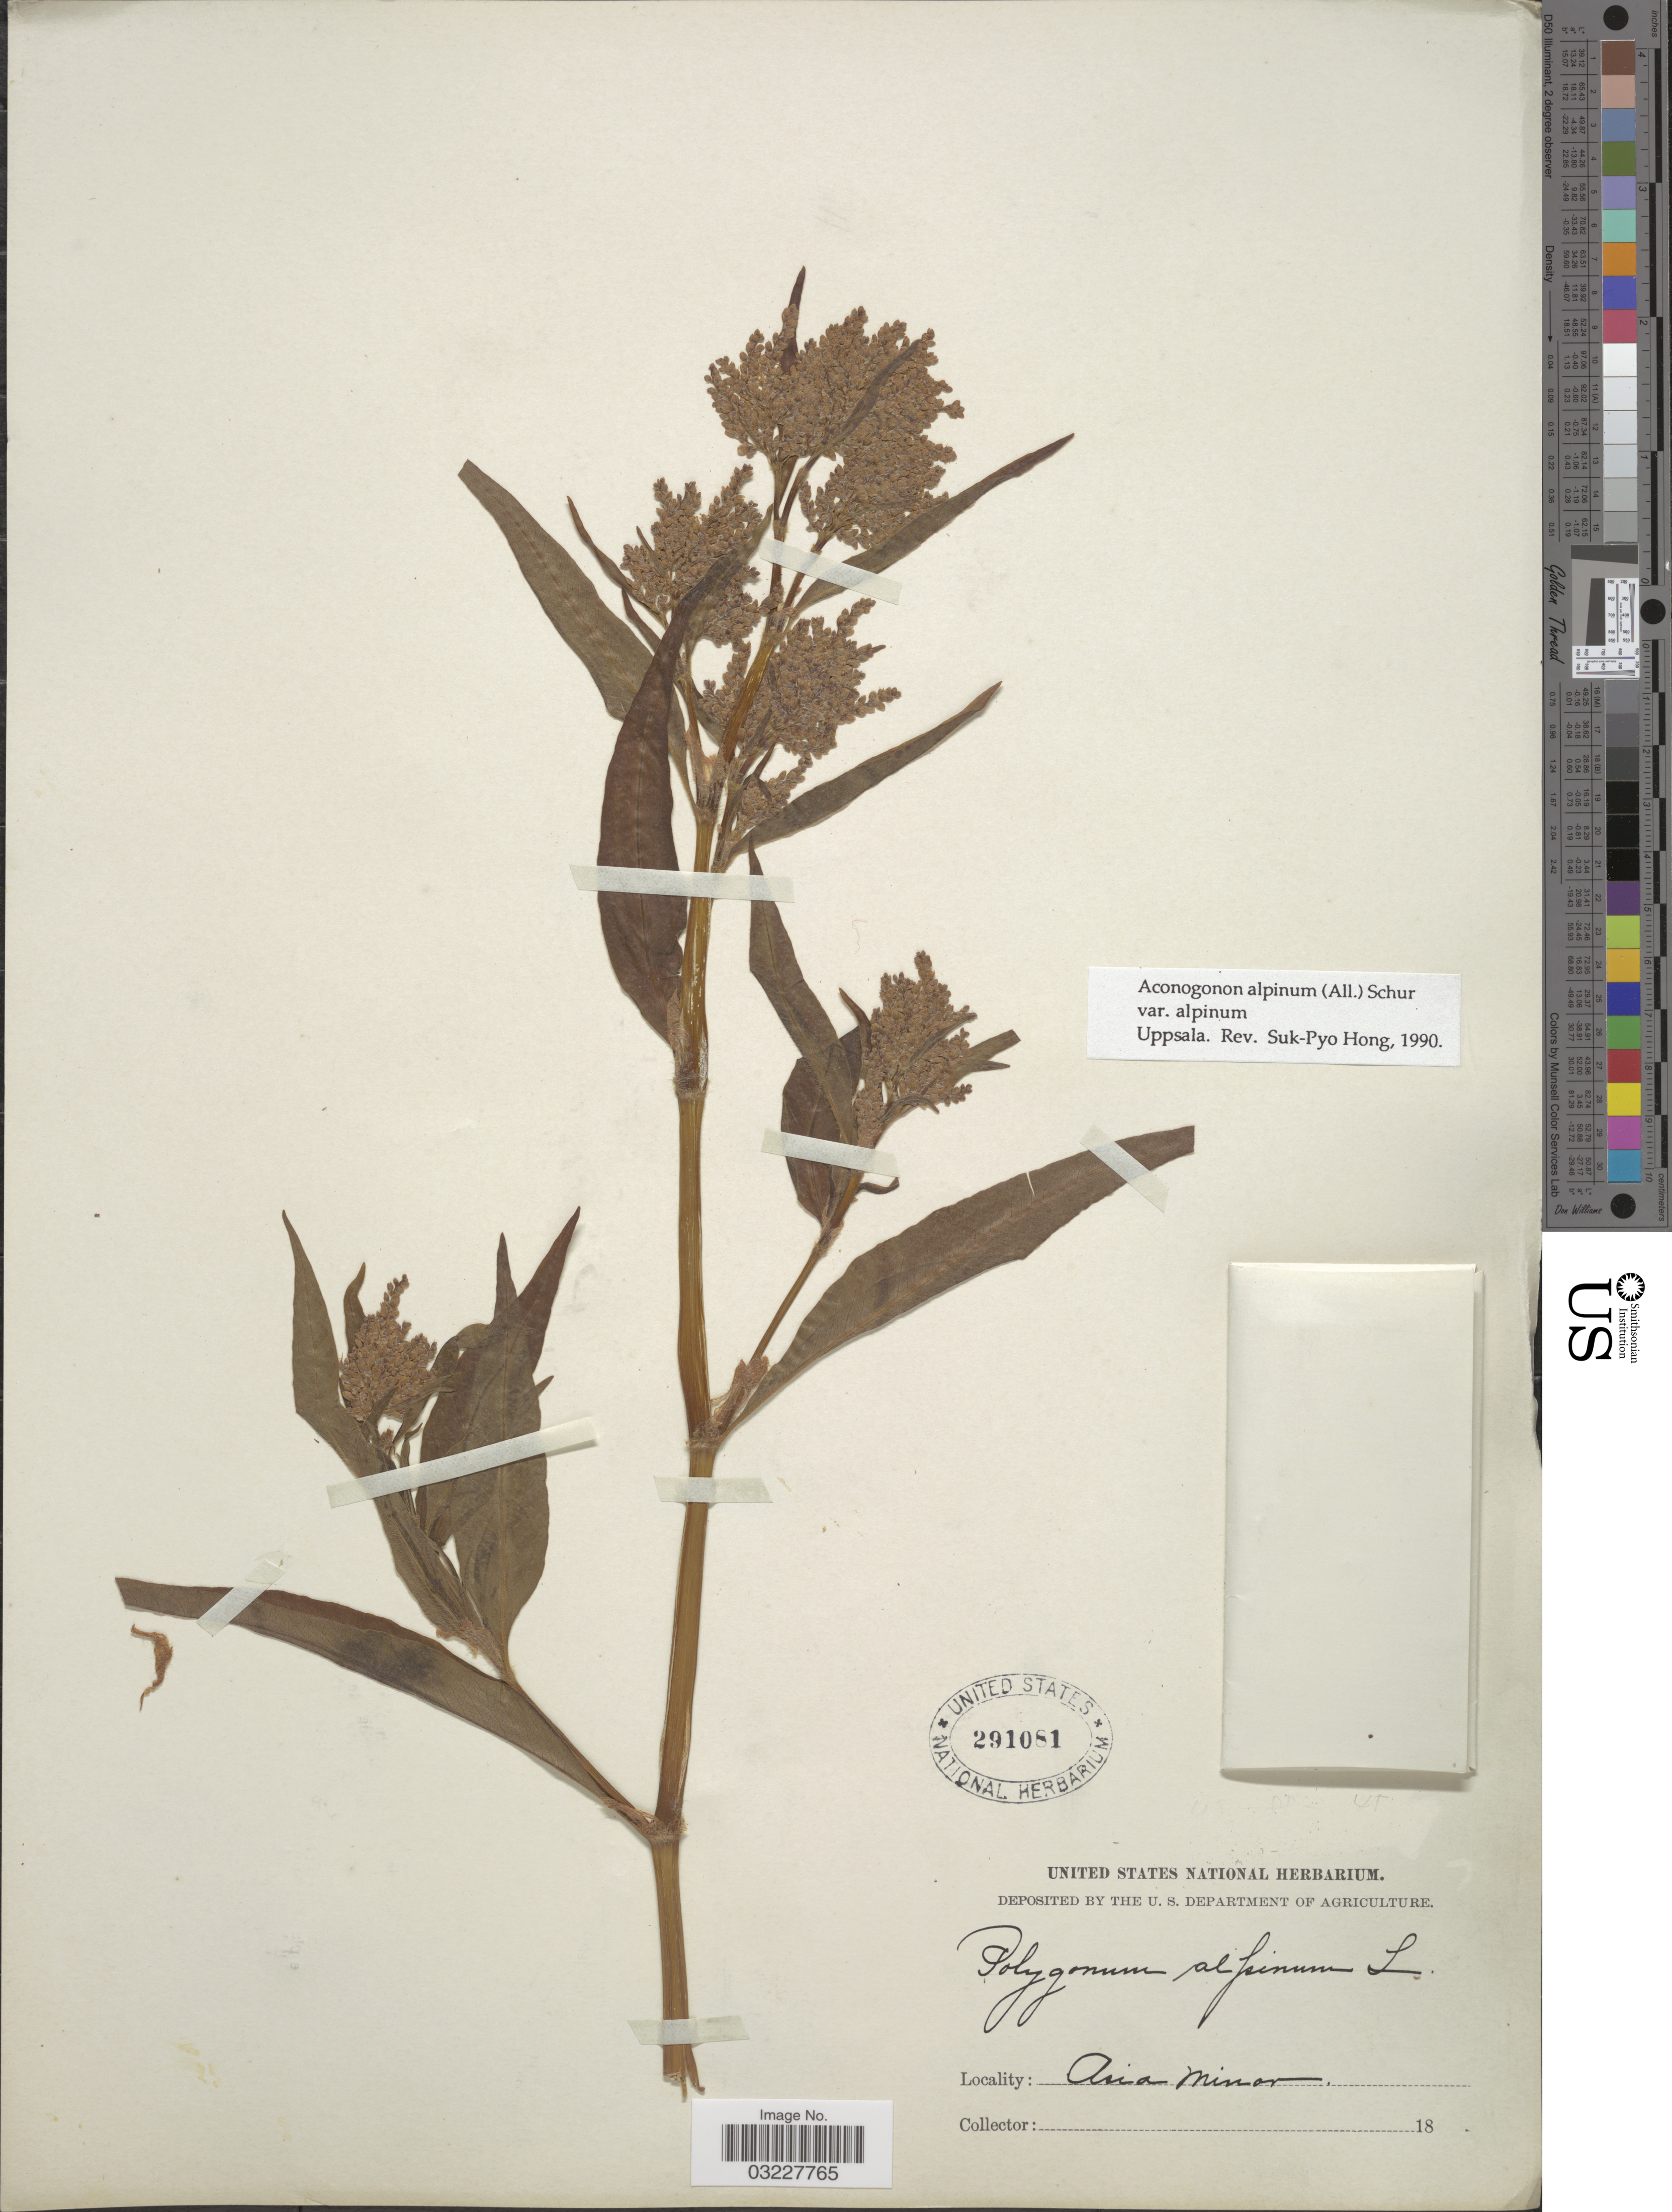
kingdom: Plantae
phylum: Tracheophyta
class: Magnoliopsida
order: Caryophyllales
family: Polygonaceae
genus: Koenigia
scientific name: Koenigia alpina var. alpina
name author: (All.) T.M. Schust. & Reveal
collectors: ex herb. United States National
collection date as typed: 18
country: Turkey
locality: Asia Minor.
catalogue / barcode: US 291081